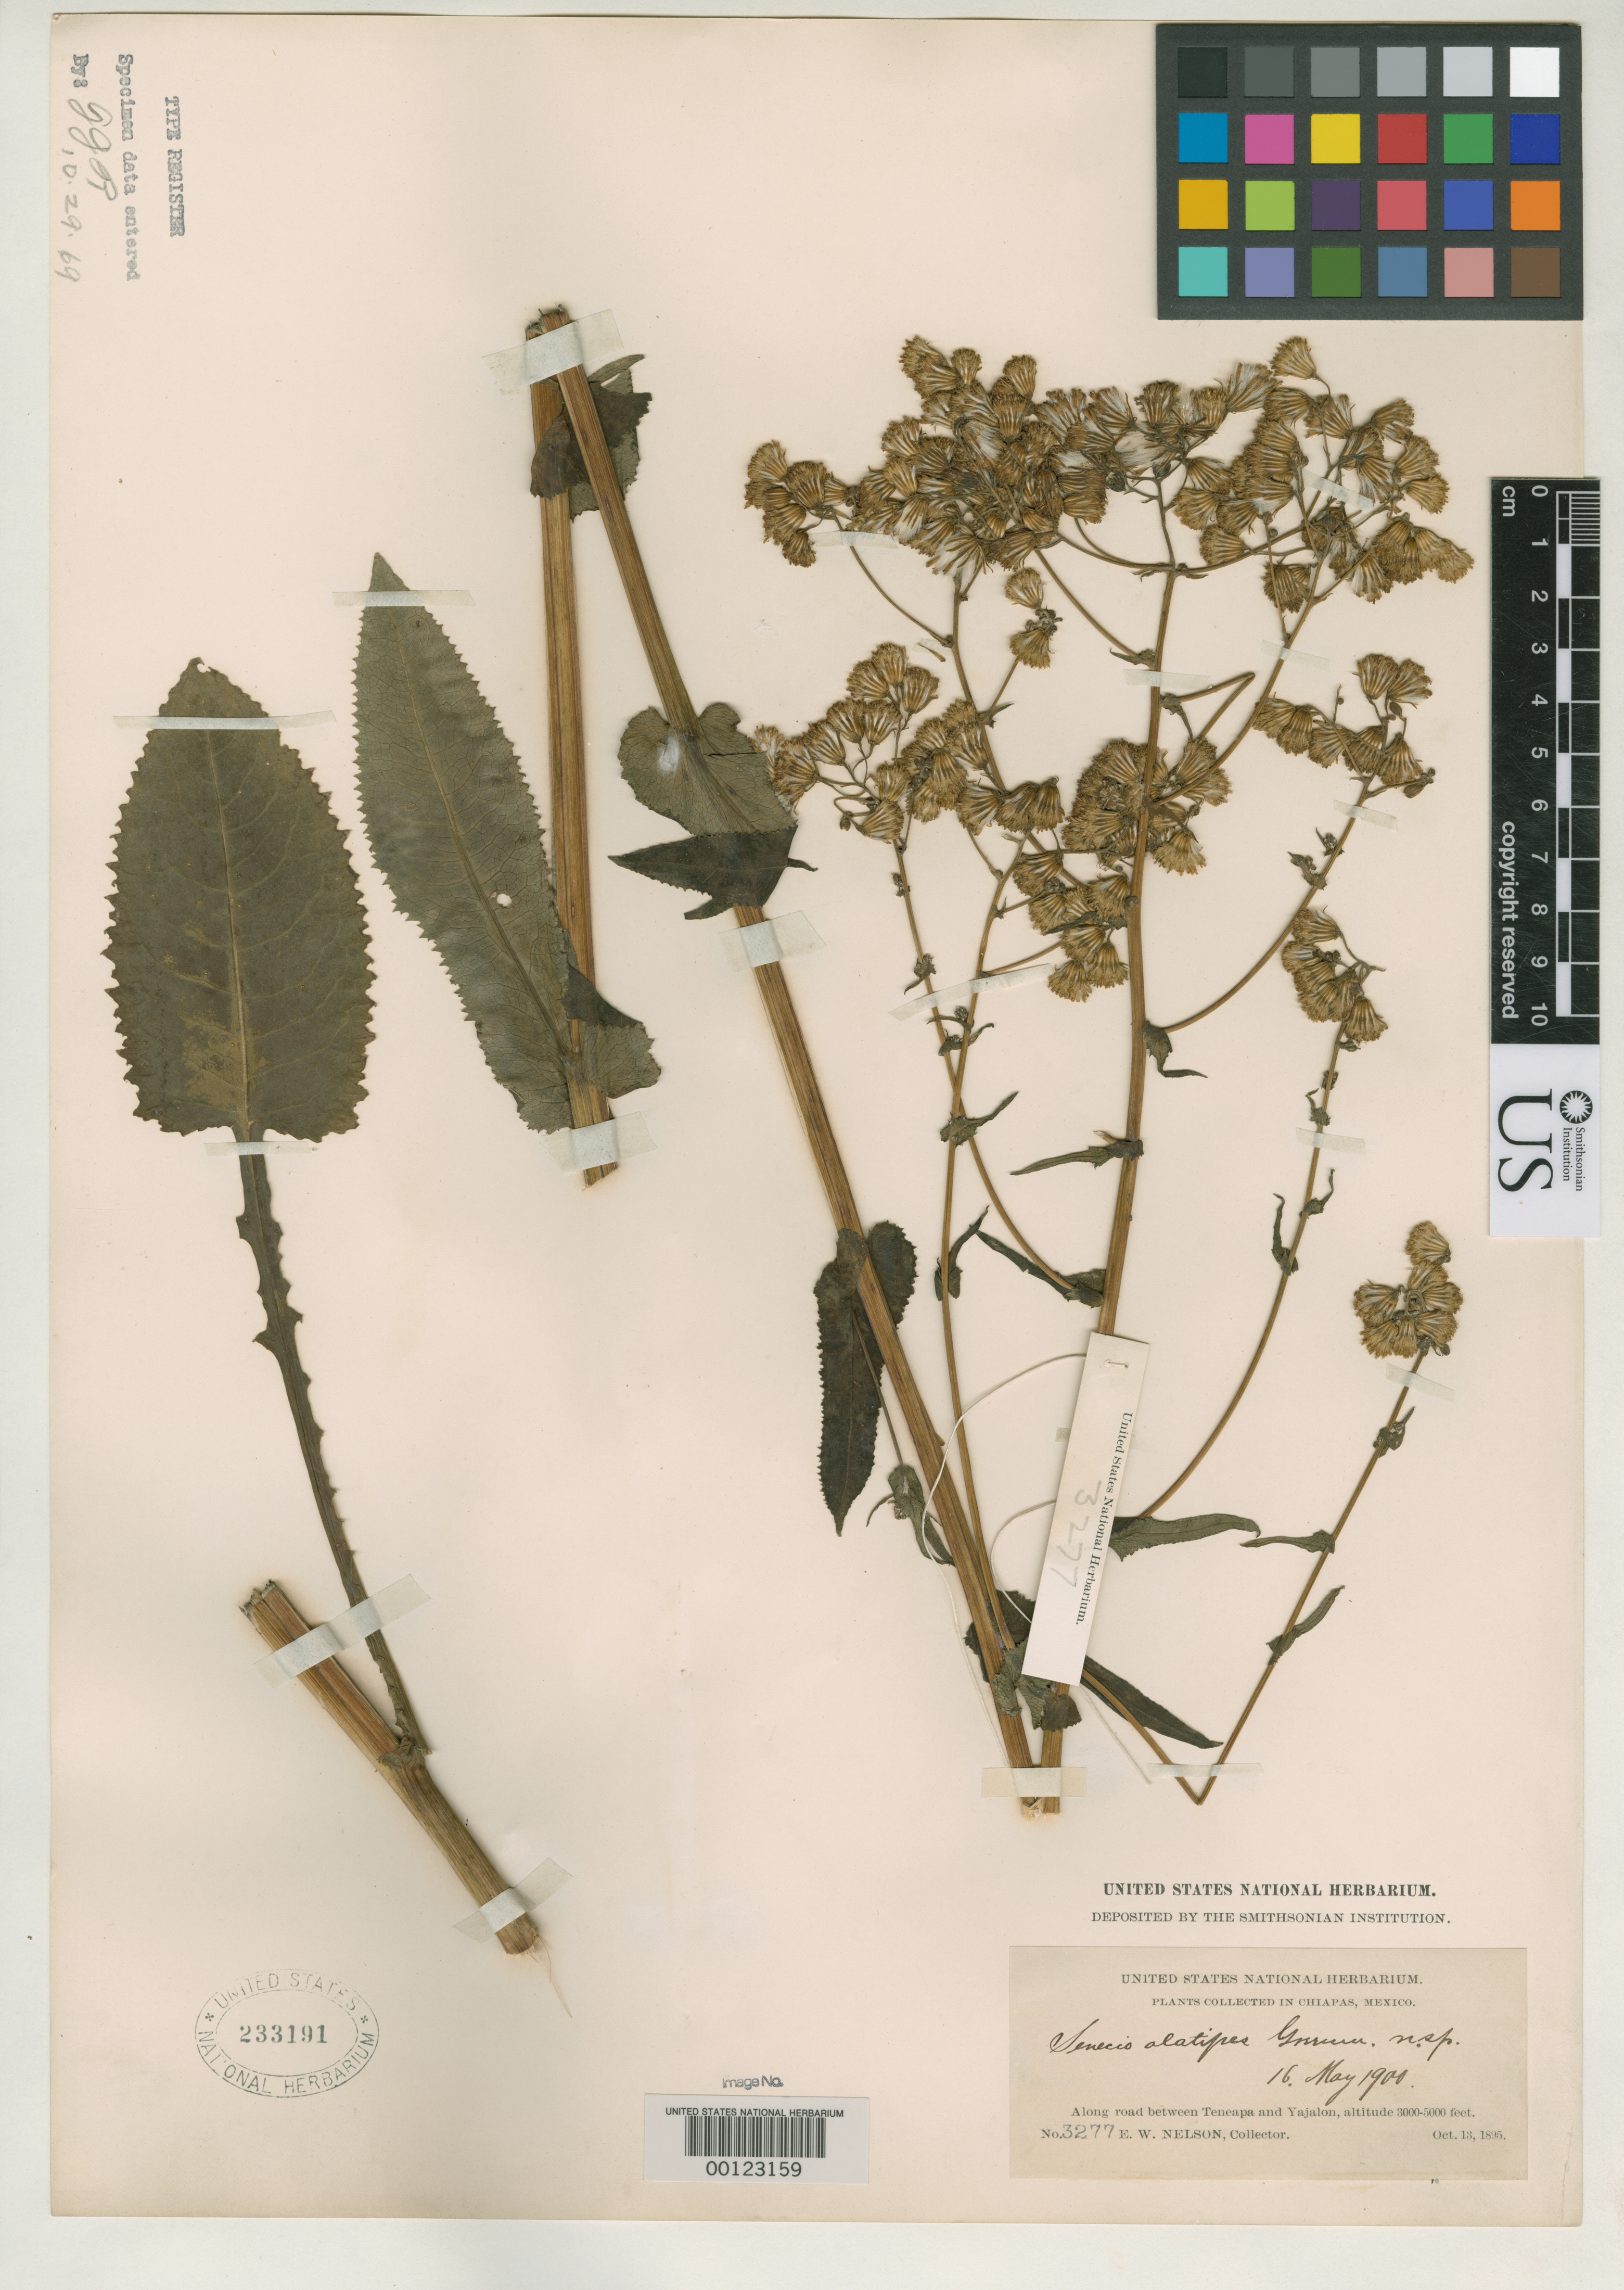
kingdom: Plantae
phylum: Tracheophyta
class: Magnoliopsida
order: Asterales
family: Asteraceae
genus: Senecio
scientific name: Senecio alatipes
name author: Greenm.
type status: Holotype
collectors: E. W. Nelson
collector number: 3277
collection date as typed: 13 Oct 1895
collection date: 1895-10-13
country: Mexico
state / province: Chiapas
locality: Between Teneapa and Yajalon.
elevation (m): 900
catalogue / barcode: US 233191